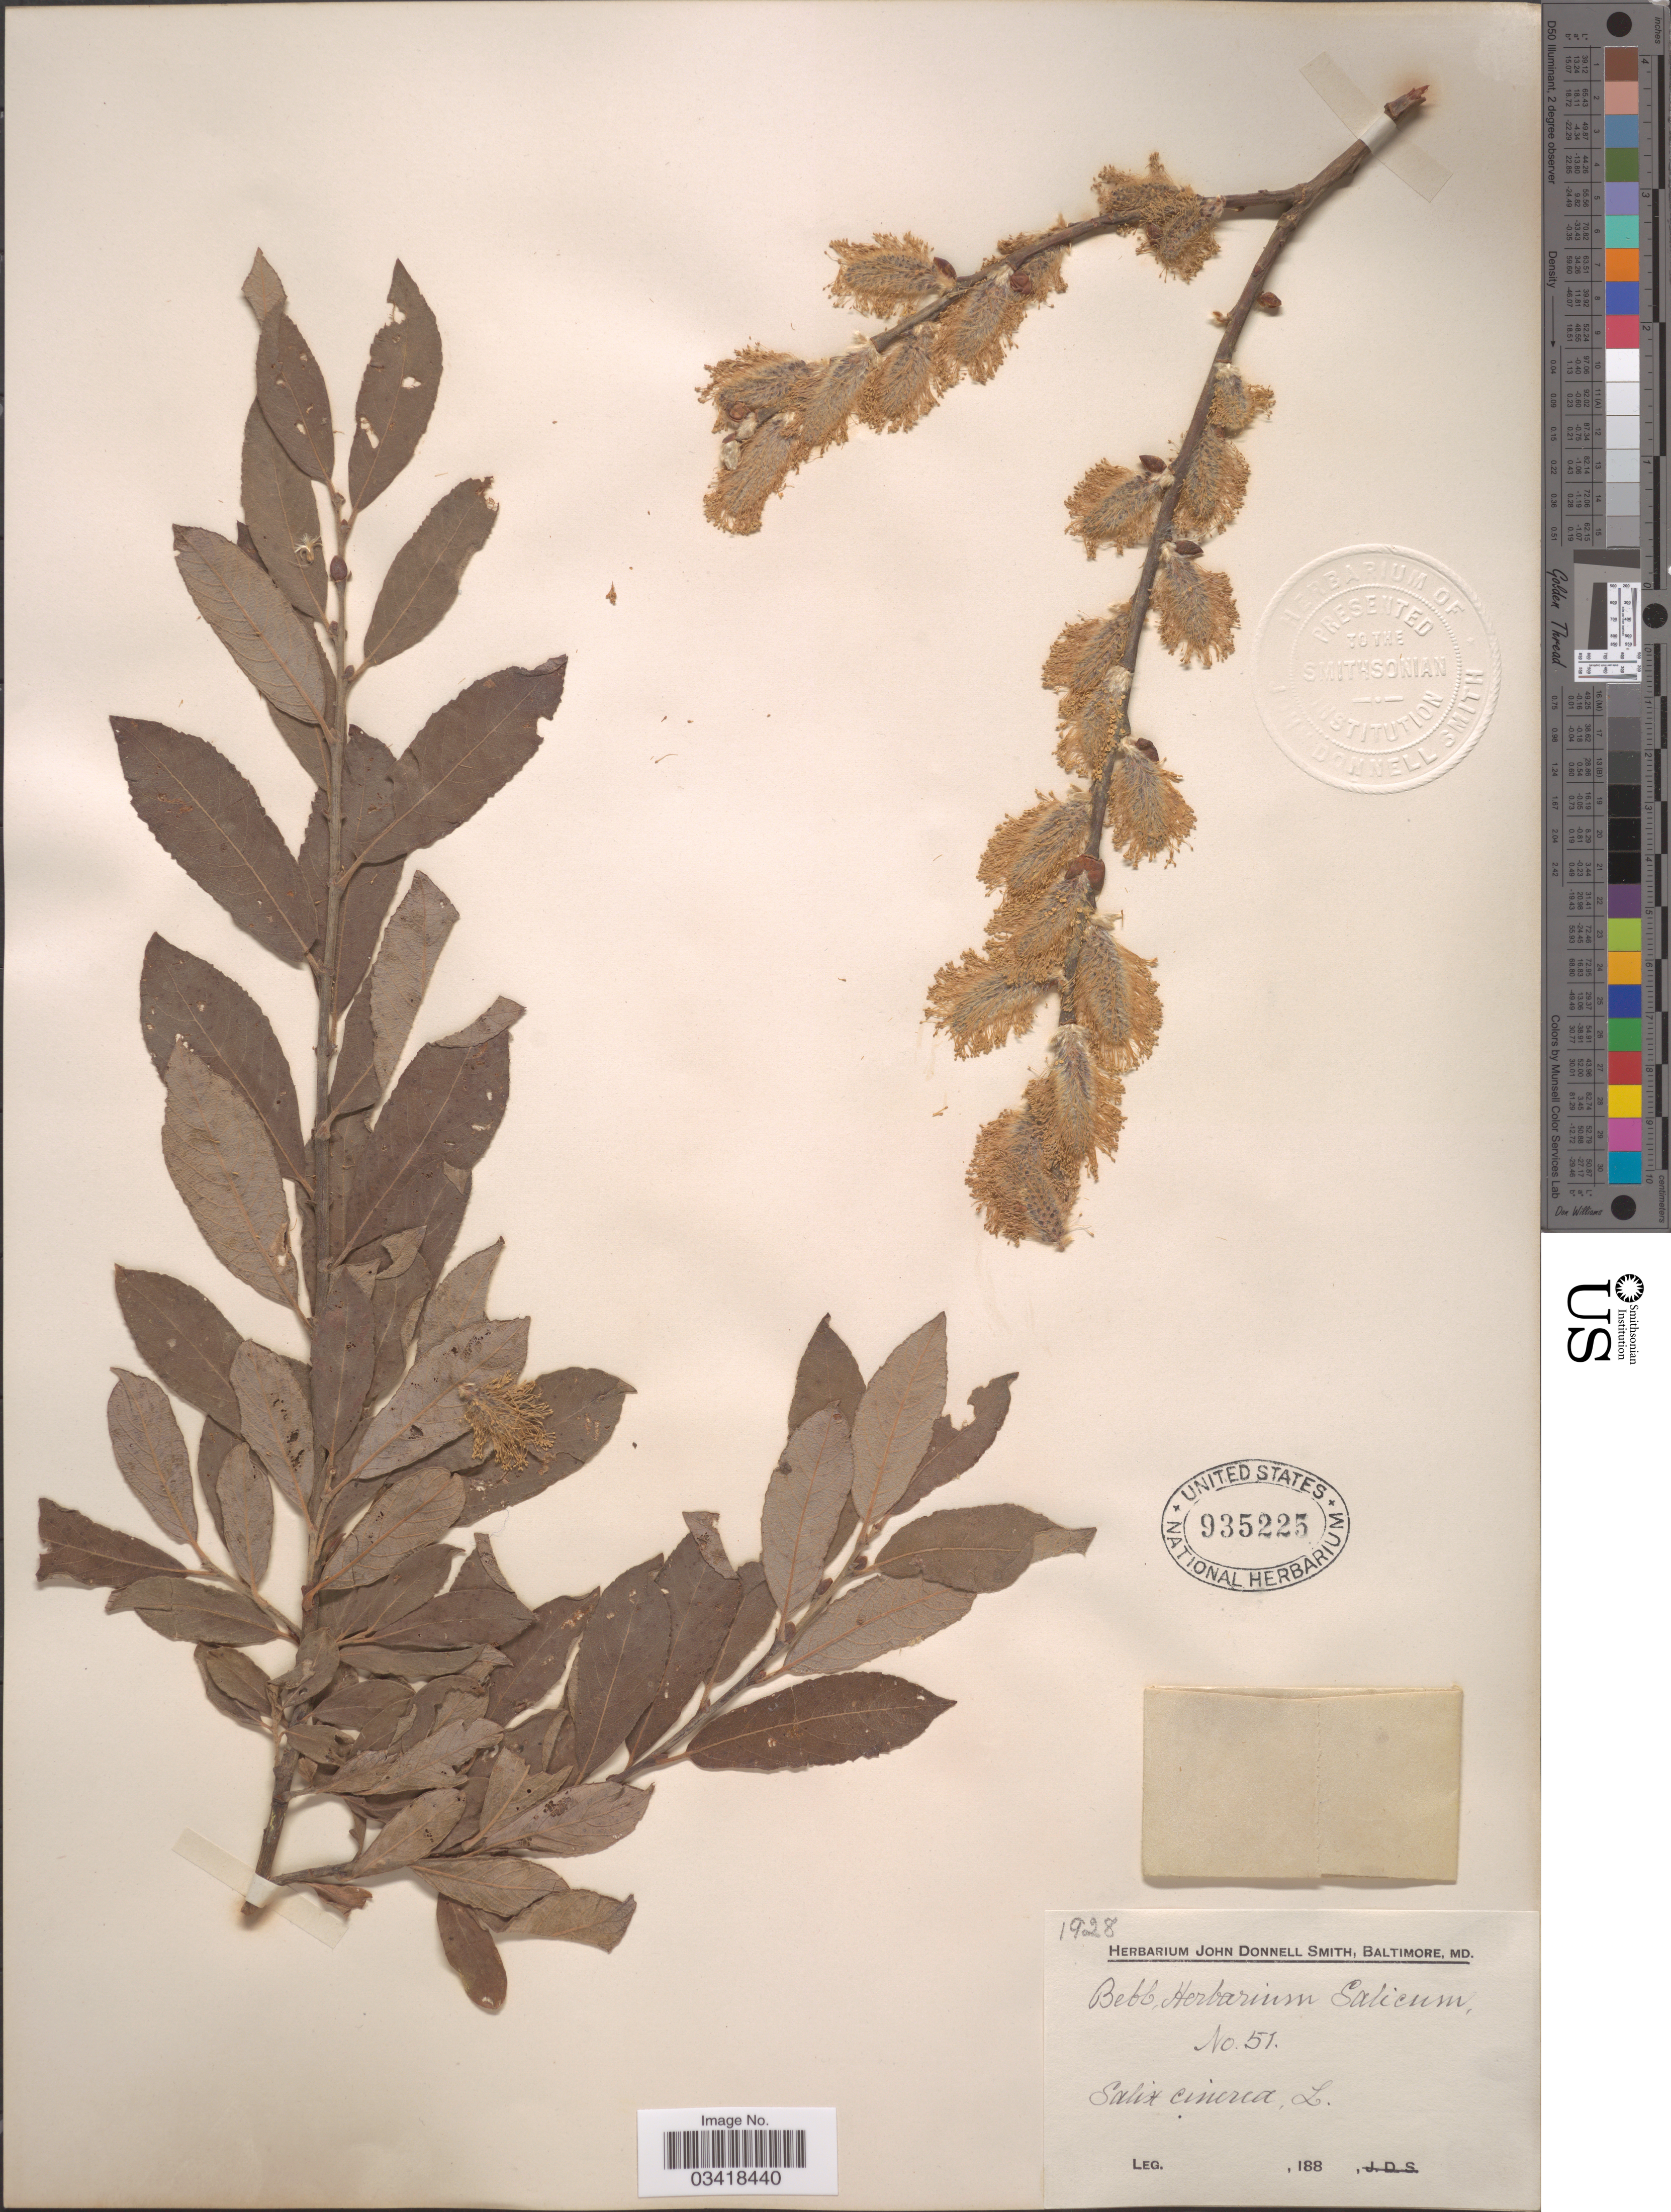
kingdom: Plantae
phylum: Tracheophyta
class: Magnoliopsida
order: Malpighiales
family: Salicaceae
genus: Salix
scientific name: Salix cinerea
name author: L.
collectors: -. Bebb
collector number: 51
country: United States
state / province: Maryland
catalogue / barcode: US 935225